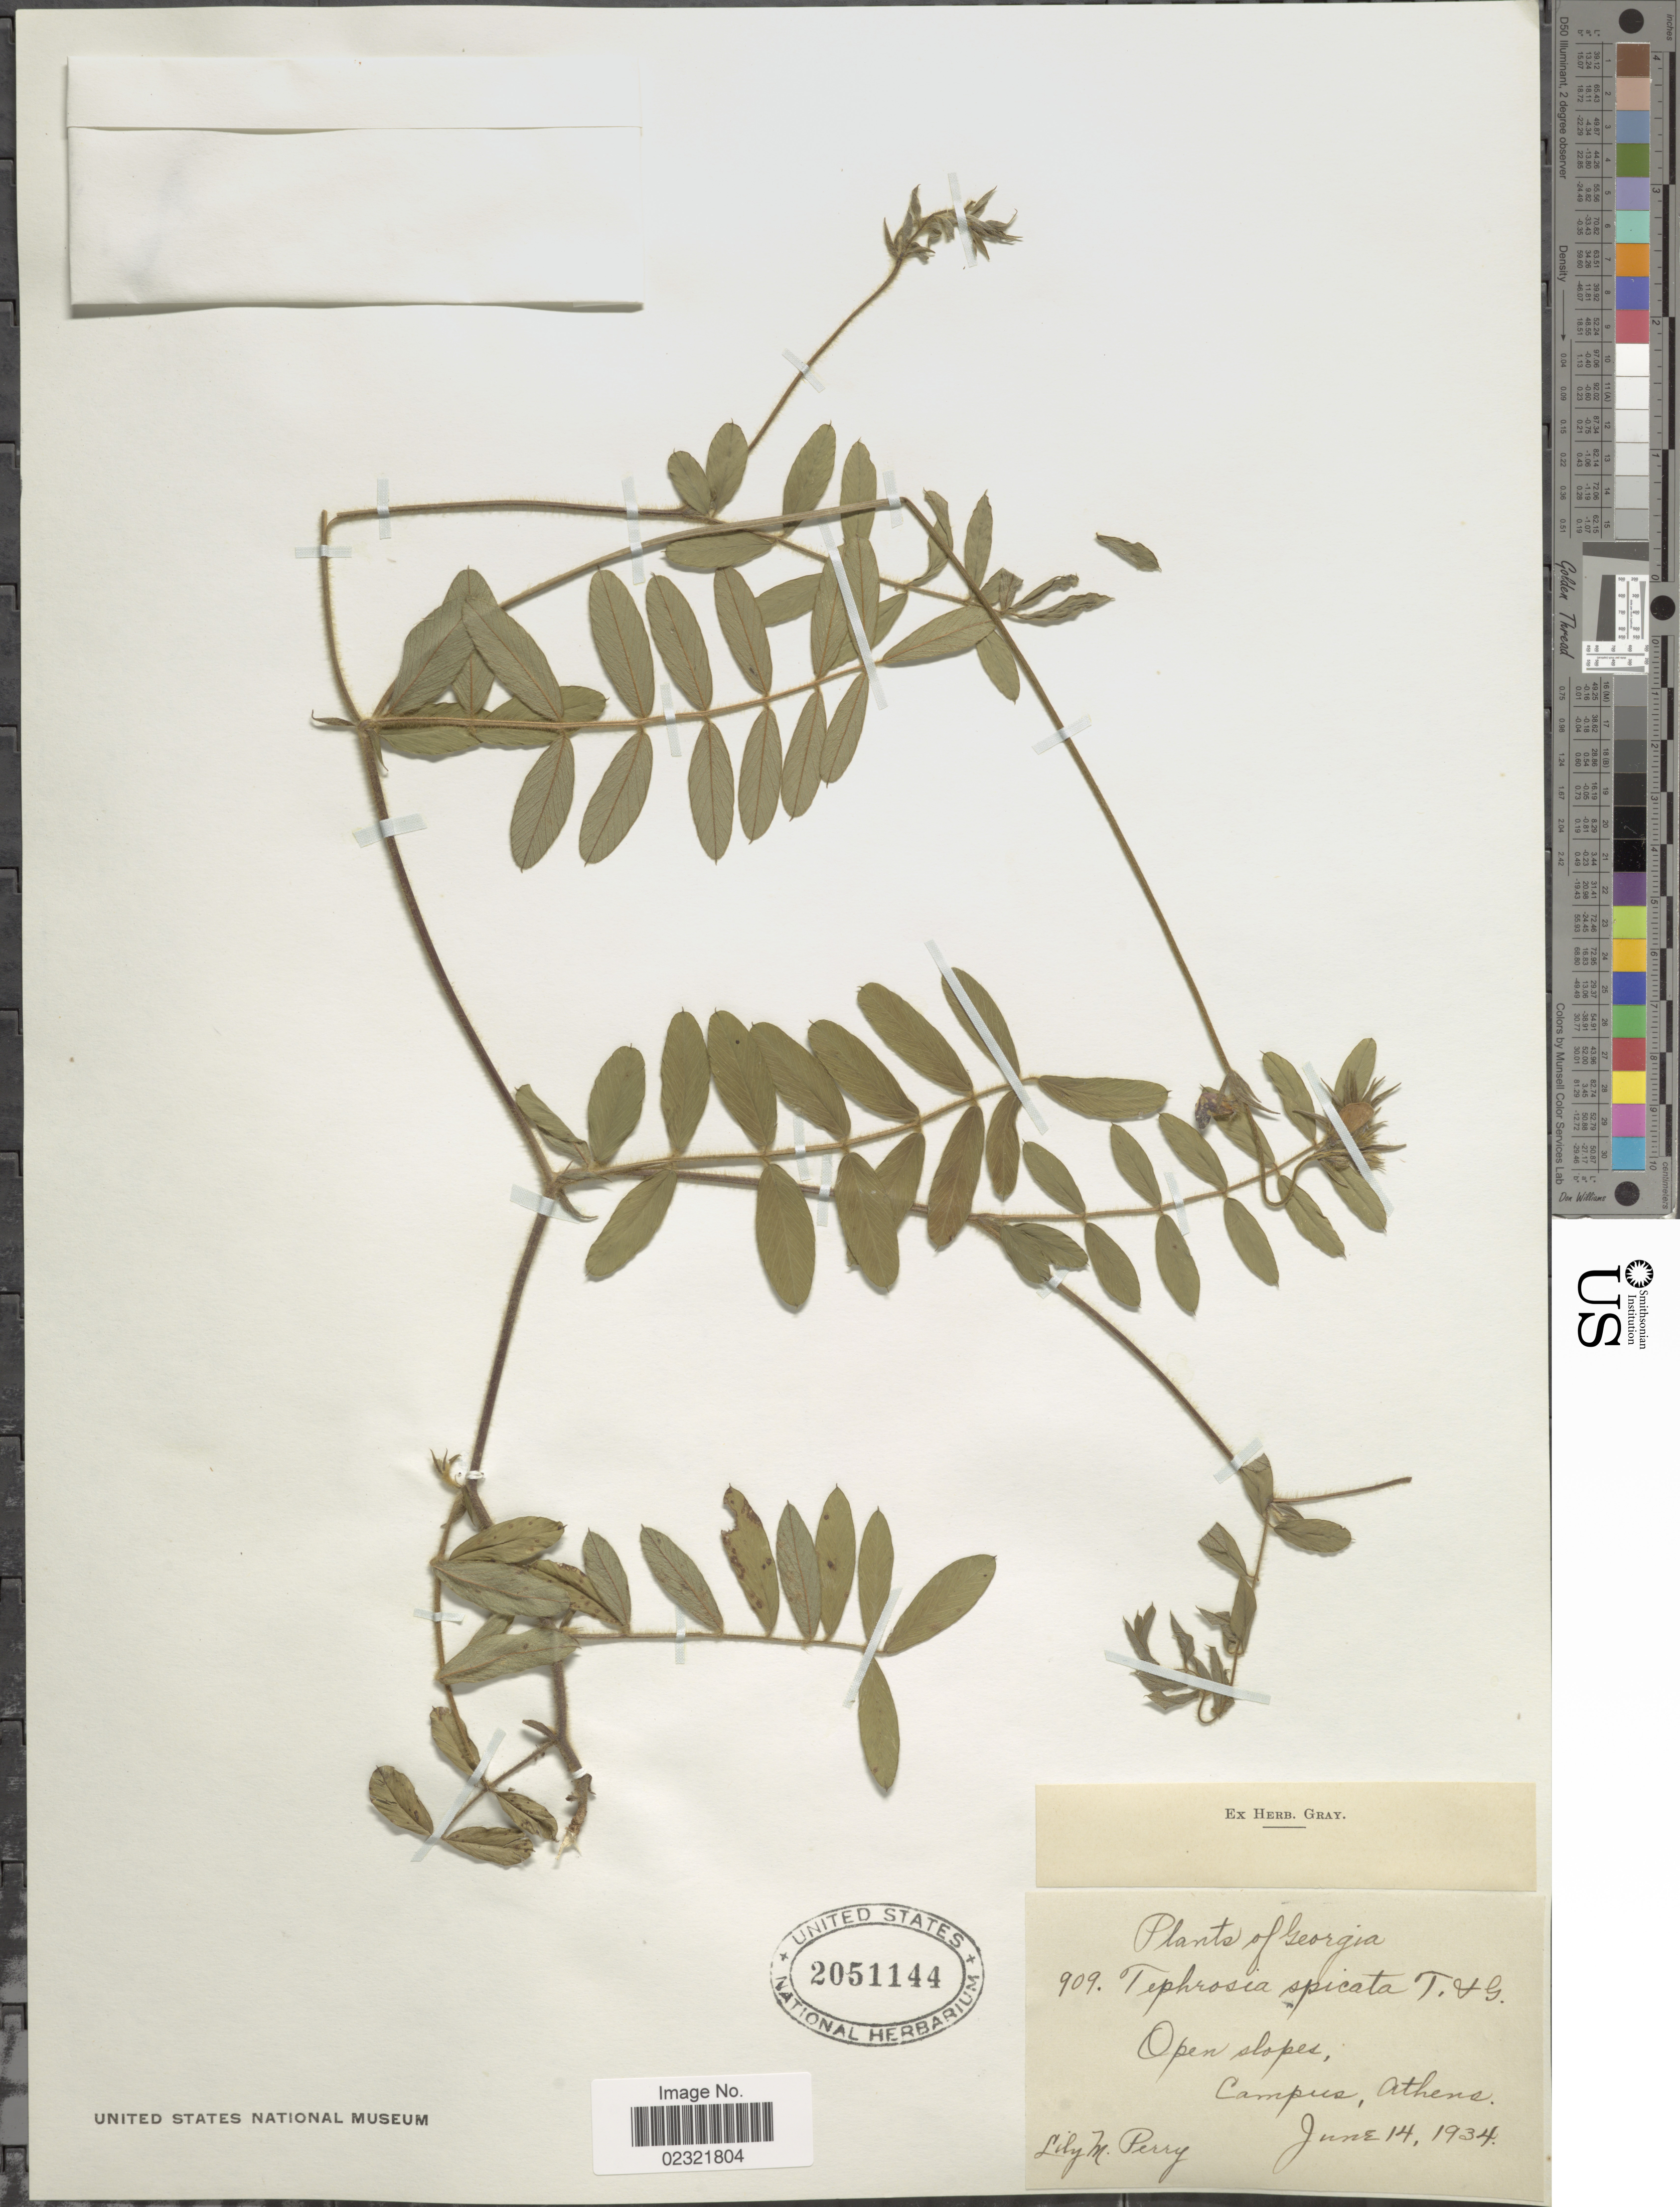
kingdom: Plantae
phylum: Tracheophyta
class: Magnoliopsida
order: Fabales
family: Fabaceae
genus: Tephrosia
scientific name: Tephrosia spicata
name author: (Walter) Torr. & A. Gray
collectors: L. M. Perry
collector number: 909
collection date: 1934-06-14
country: United States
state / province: Georgia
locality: Open slopes, Campus, Athens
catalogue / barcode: US 2051144